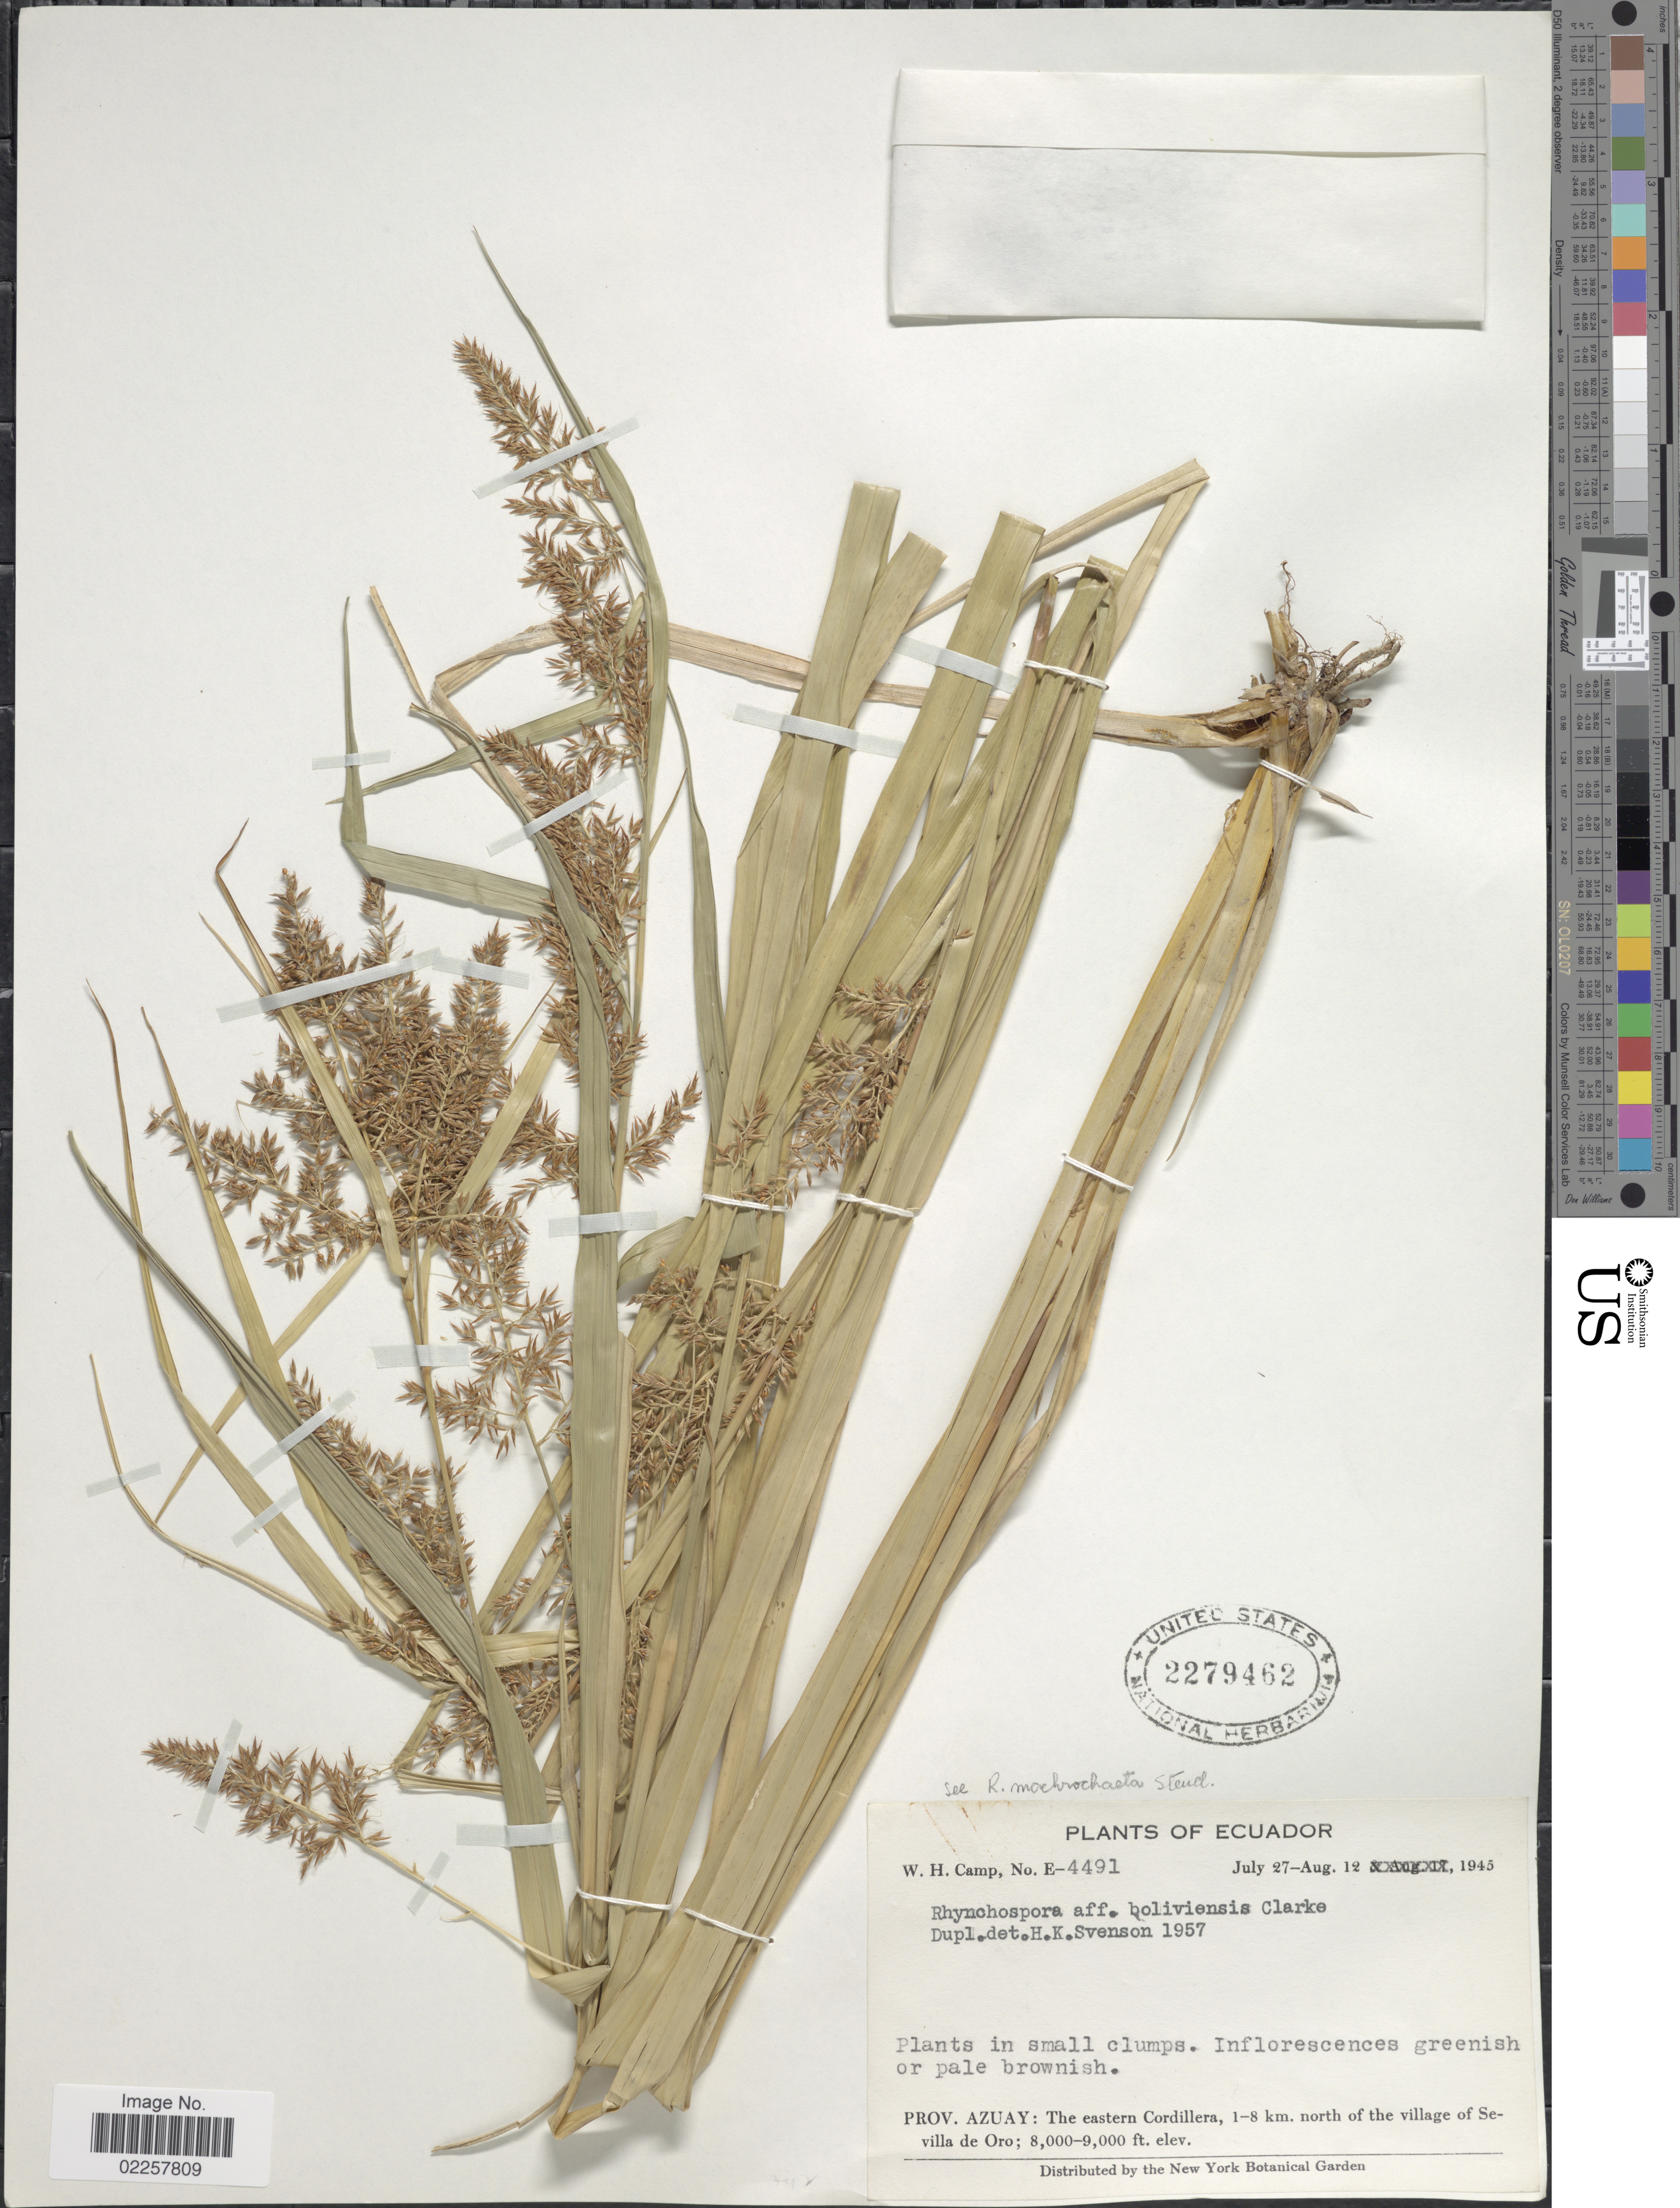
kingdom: Plantae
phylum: Tracheophyta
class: Liliopsida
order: Poales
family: Cyperaceae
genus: Rhynchospora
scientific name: Rhynchospora sp.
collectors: W. H. Camp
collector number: E-4491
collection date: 1945-07-27/1945-08-12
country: Ecuador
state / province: Azuay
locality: Prov. Azuay: The eastern Cordillera, 1-8 km. north of the village of Sevilla de Oro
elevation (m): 2438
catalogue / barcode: US 2279462